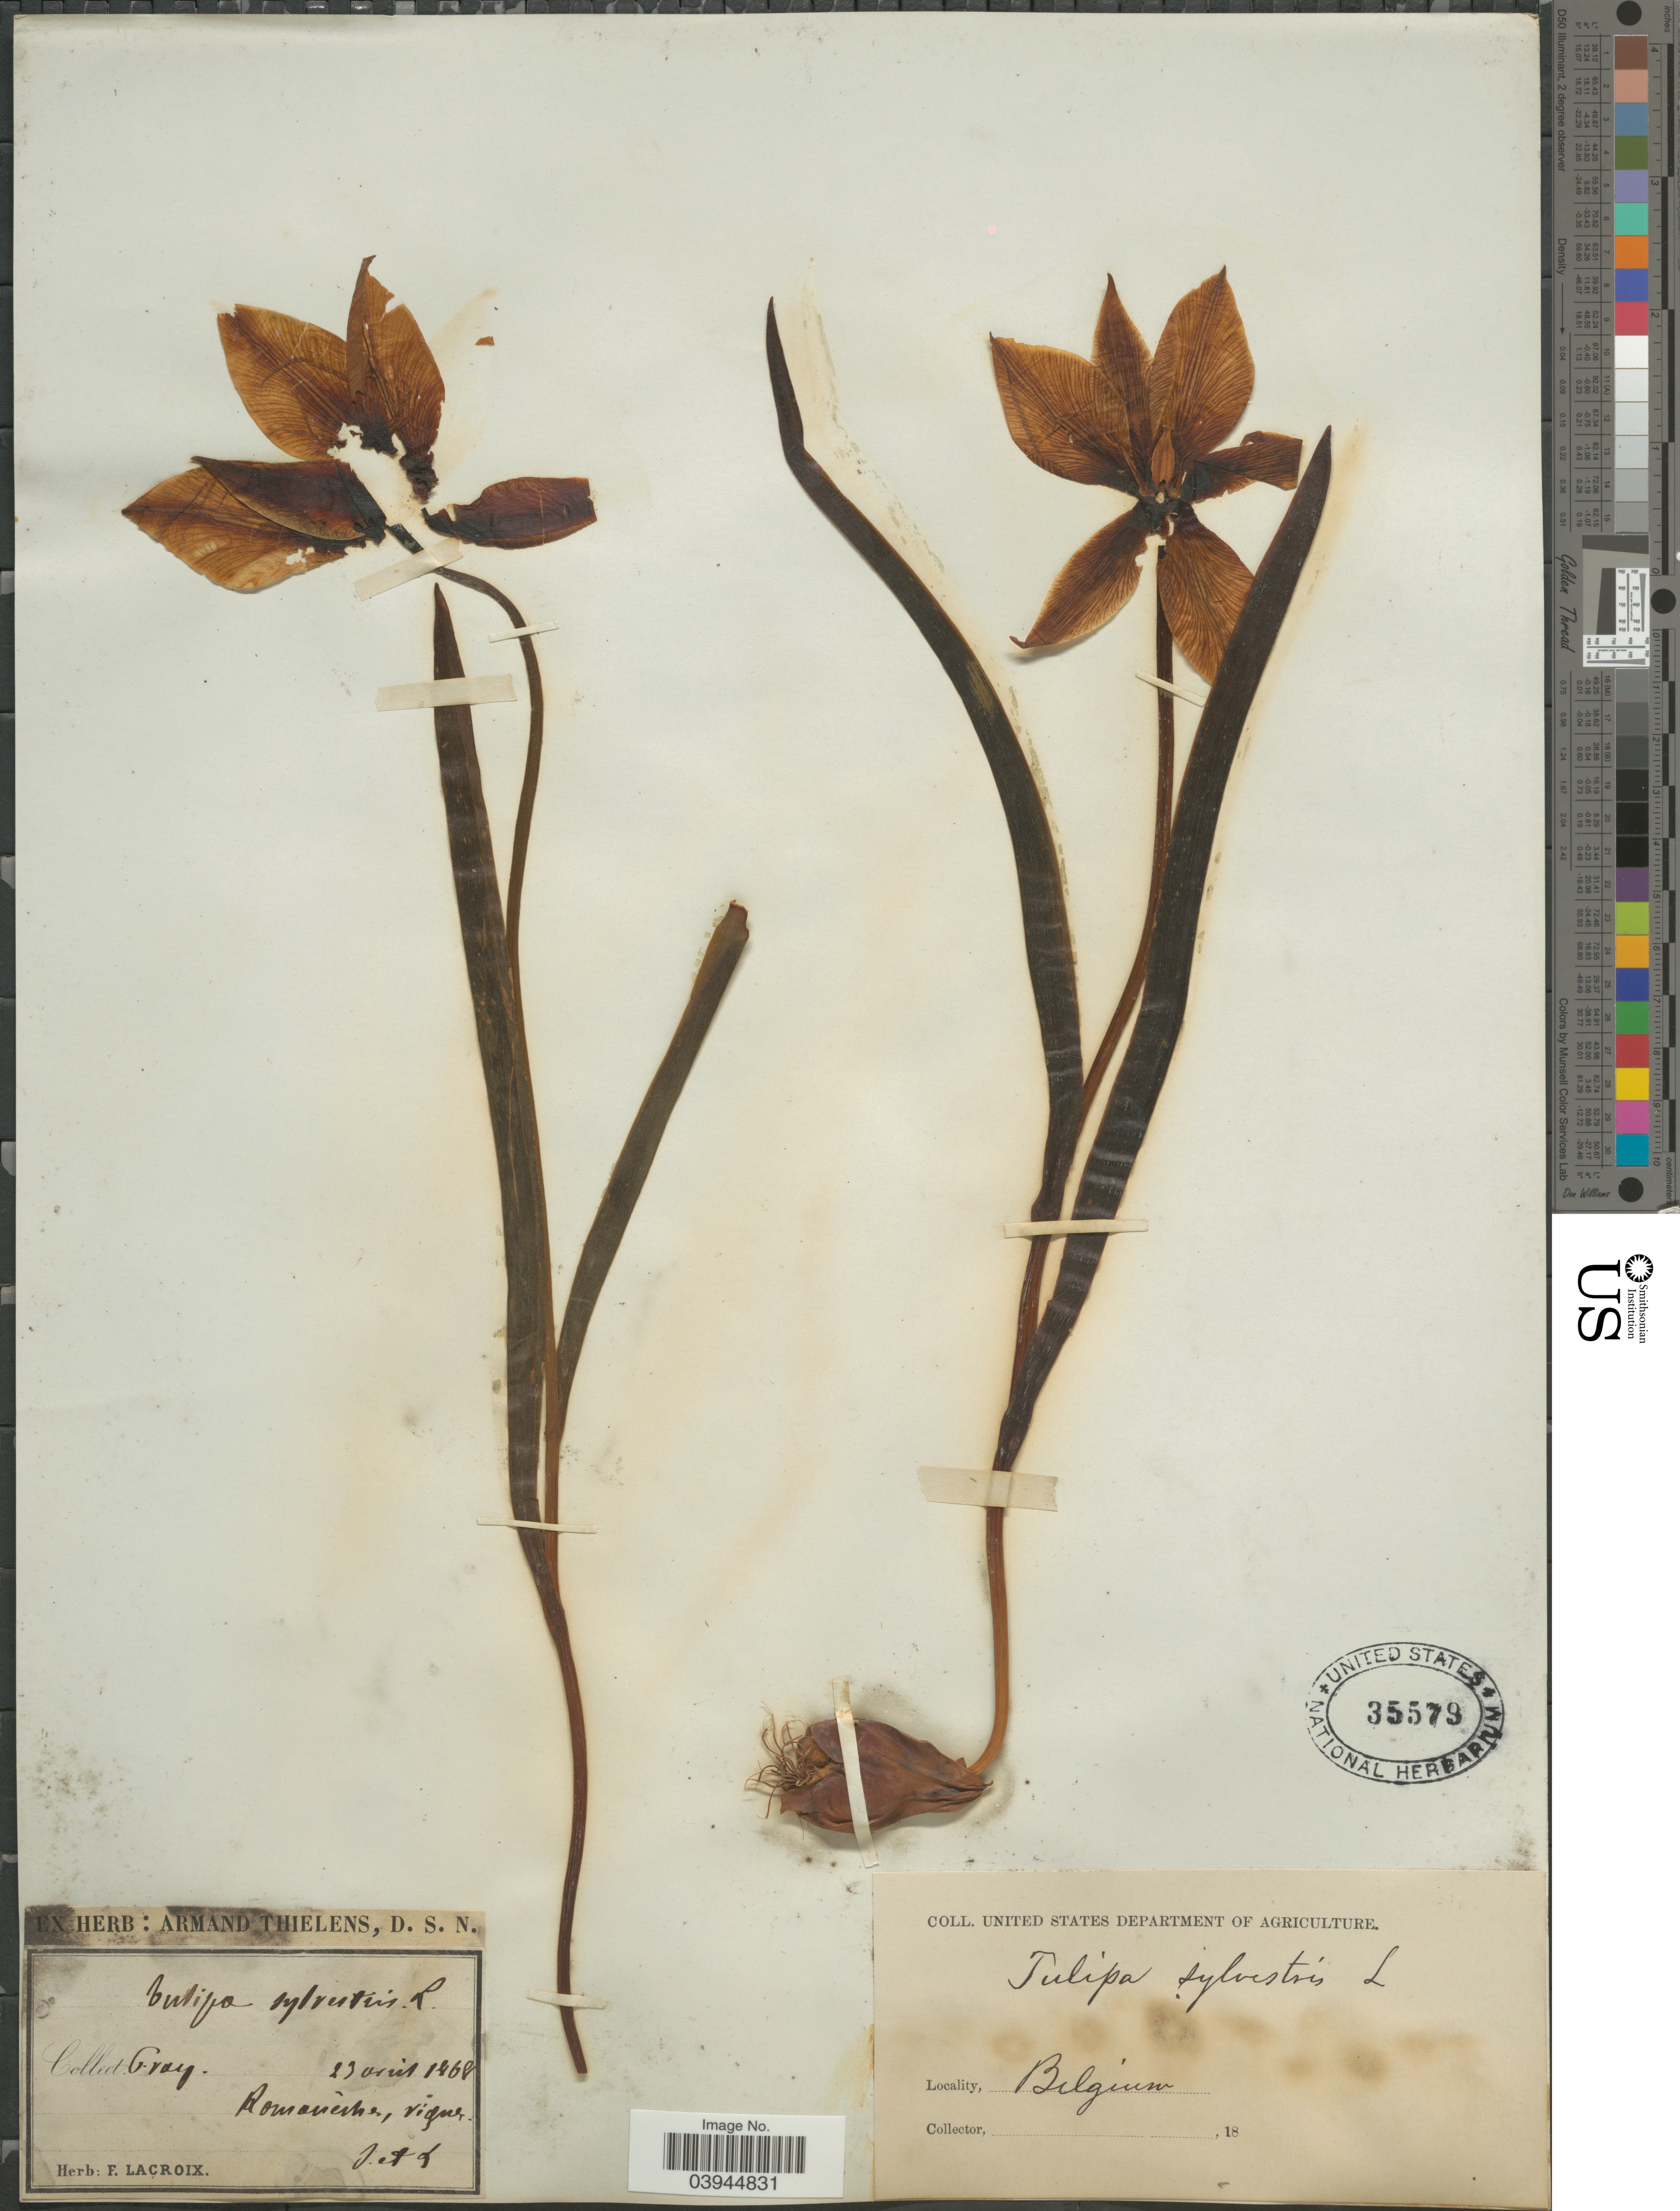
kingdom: Plantae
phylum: Tracheophyta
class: Liliopsida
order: Liliales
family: Liliaceae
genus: Tulipa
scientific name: Tulipa silvestris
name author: L.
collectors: -- Gray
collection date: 1868-04-23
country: Belgium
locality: Romanerhe, vigne. [interpreted]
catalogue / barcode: US 35579